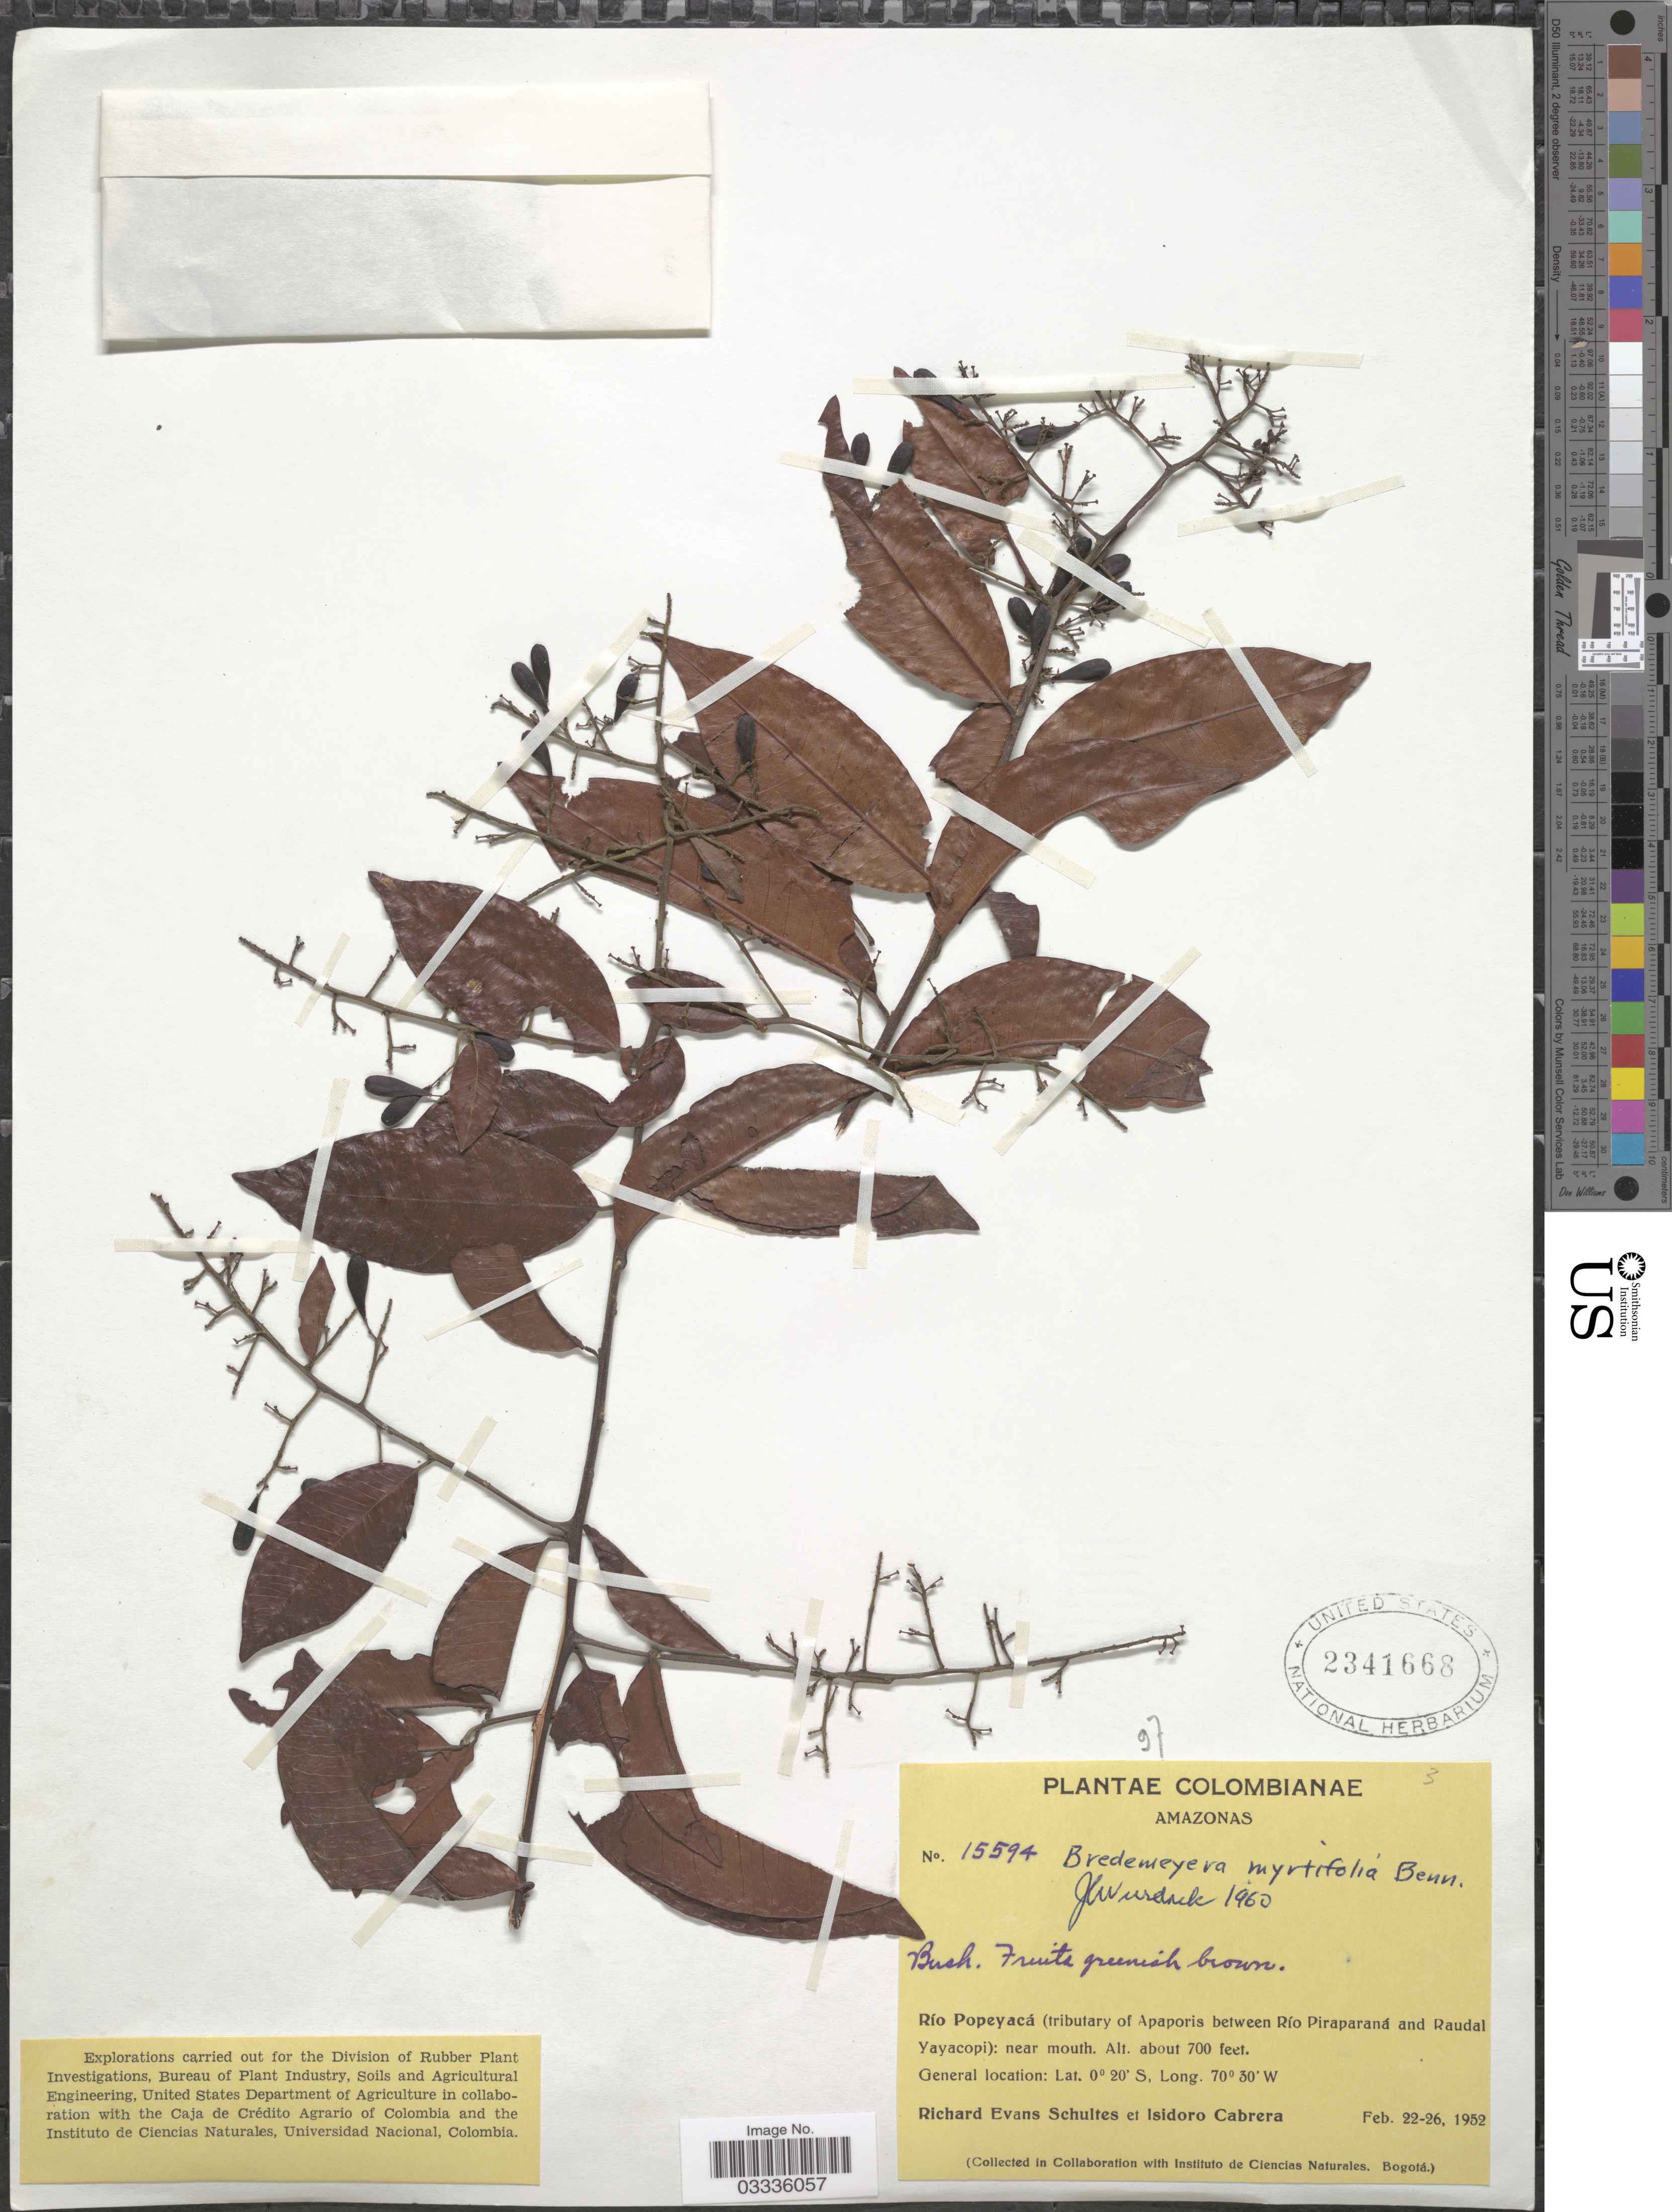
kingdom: Plantae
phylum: Tracheophyta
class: Magnoliopsida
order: Fabales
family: Polygalaceae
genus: Bredemeyera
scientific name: Bredemeyera myrtifolia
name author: A.W. Benn.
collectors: R. E. Schultes & I. Cabrera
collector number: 15594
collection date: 1952-02-22/1952-02-26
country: Colombia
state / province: Amazônas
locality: Río Popeyacá (tributary of Apaporis between Río Piraparaná and Raudal Yayacopi): near mouth.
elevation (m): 213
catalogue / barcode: US 2341668